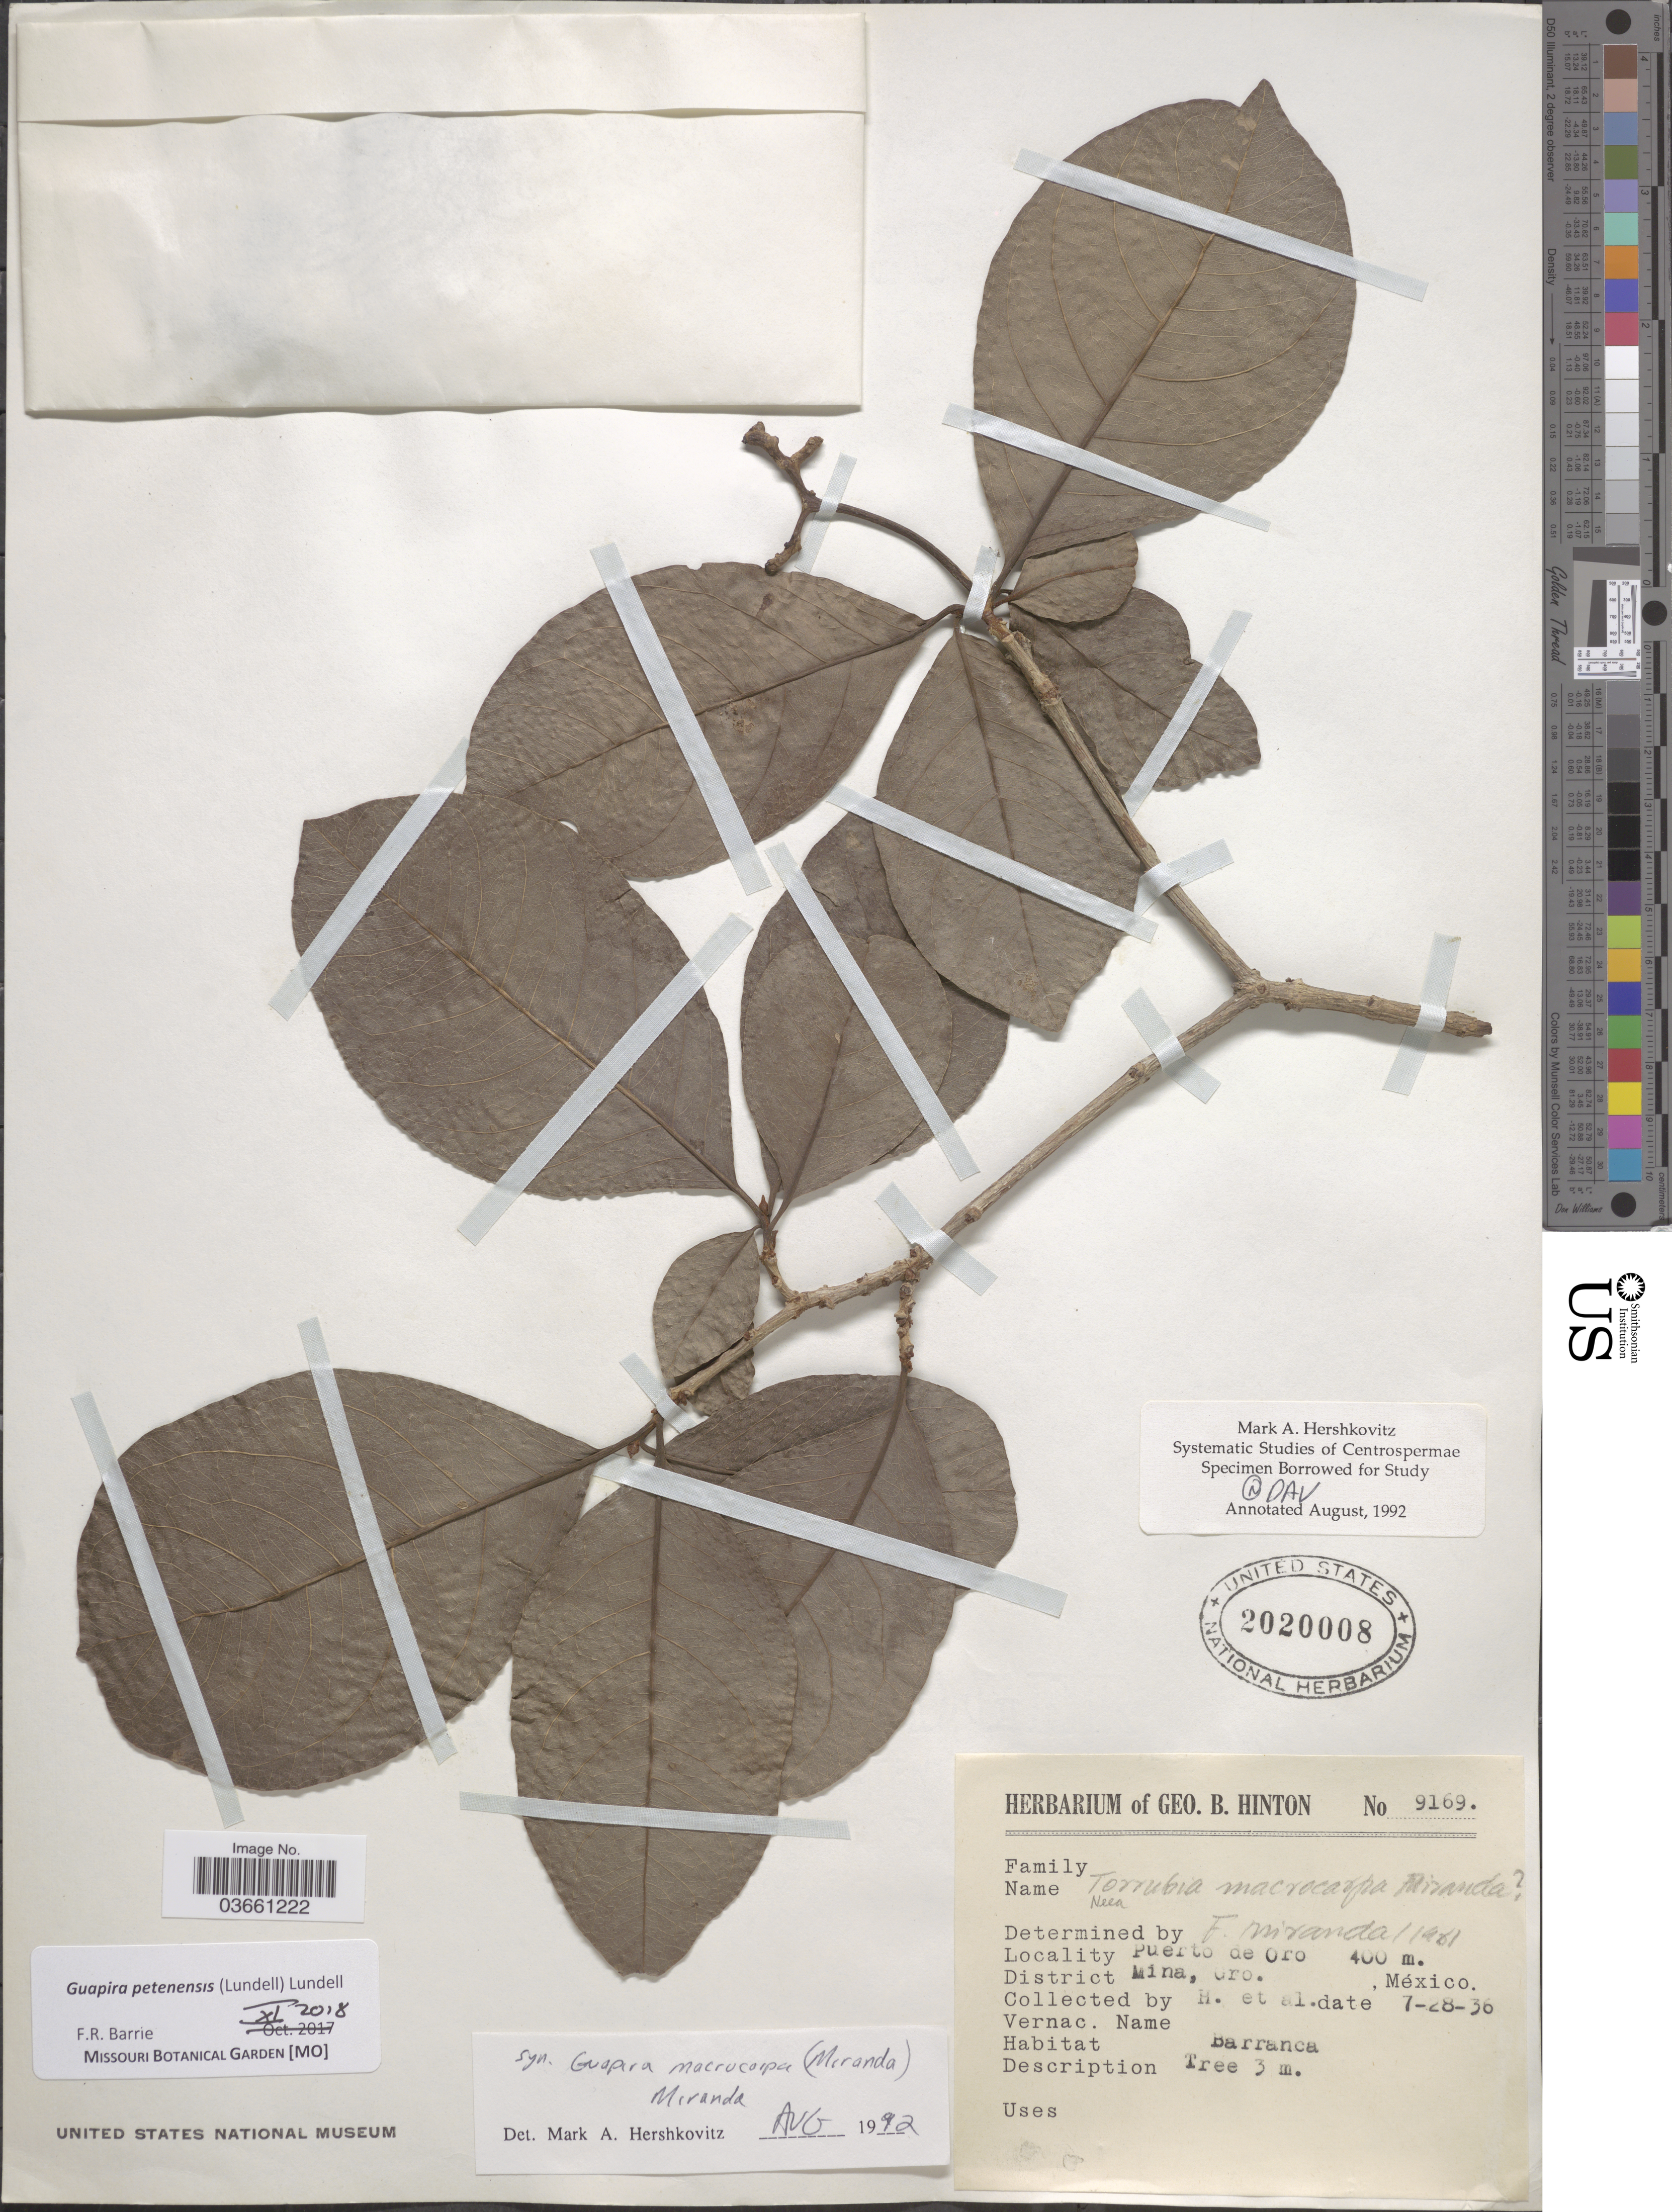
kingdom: Plantae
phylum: Tracheophyta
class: Magnoliopsida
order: Caryophyllales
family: Nyctaginaceae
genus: Guapira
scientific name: Guapira petenensis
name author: (Lundell) Lundell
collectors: G. B. Hinton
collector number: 9169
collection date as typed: Transcribed d/m/y: 28/7/36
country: Mexico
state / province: Guerrero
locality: Puerto de Oro. District Mina.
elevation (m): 400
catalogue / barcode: US 2020008